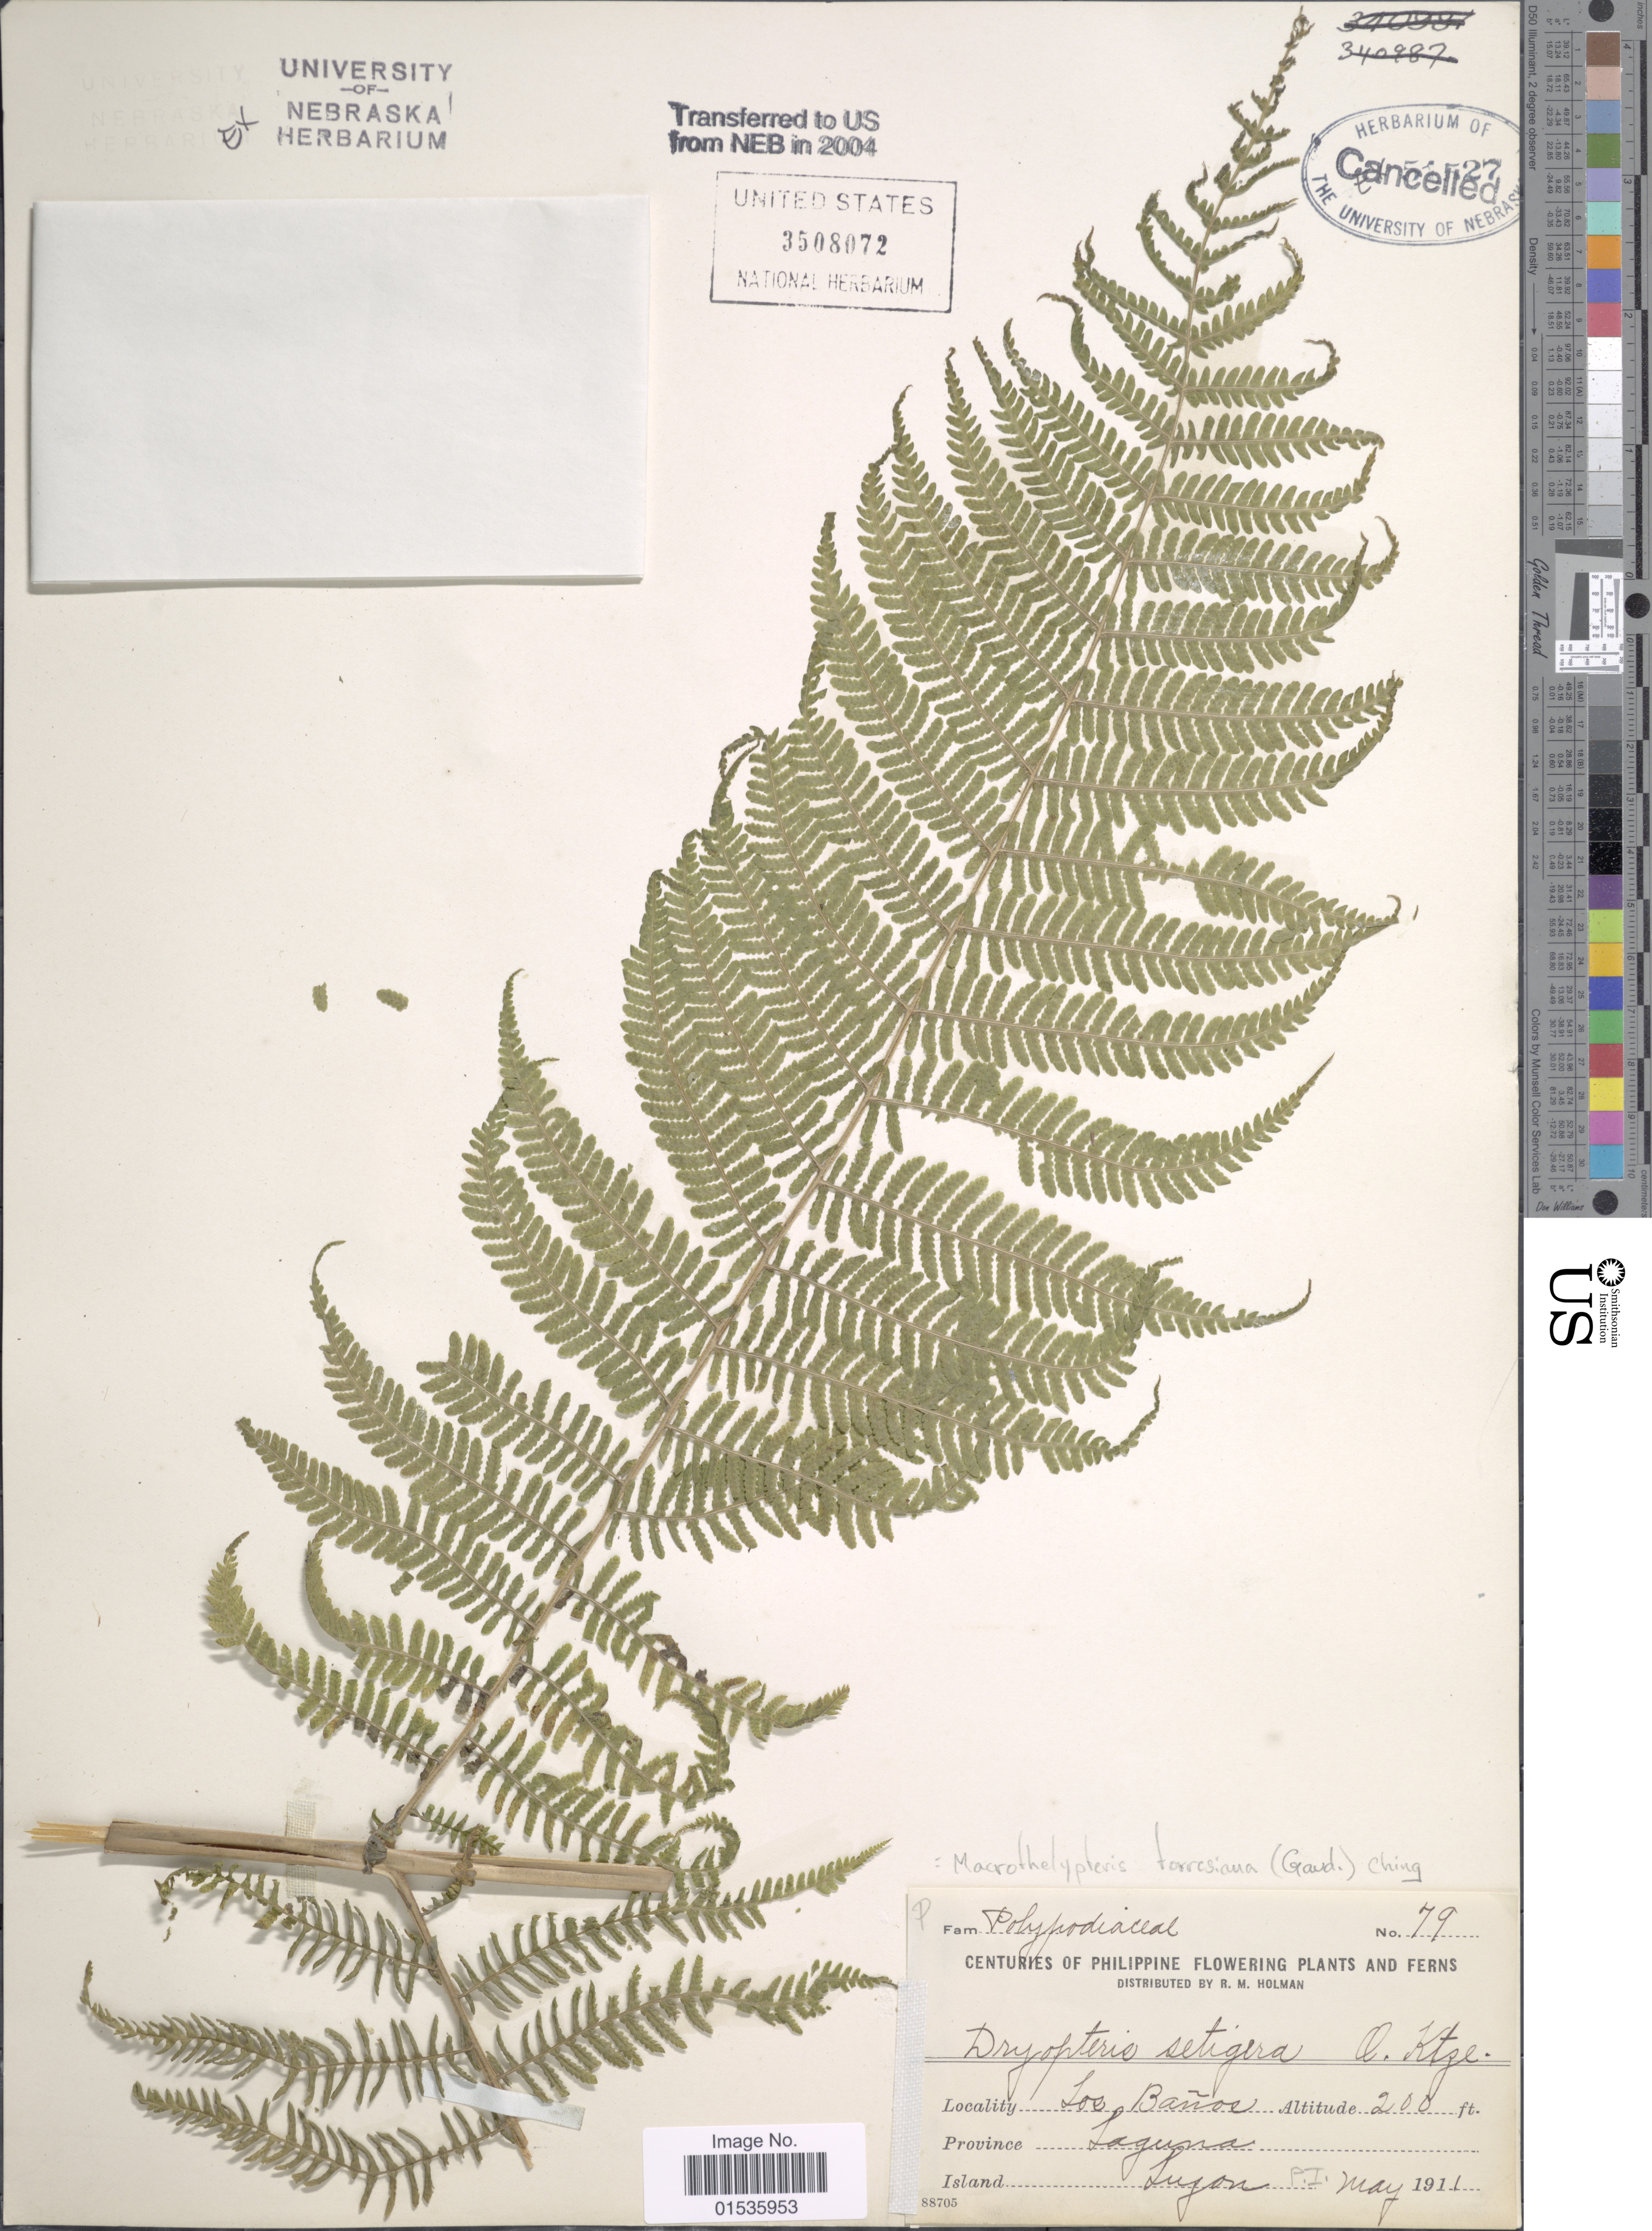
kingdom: Plantae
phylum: Tracheophyta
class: Polypodiopsida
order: Polypodiales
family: Thelypteridaceae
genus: Macrothelypteris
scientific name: Macrothelypteris setigera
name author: (Gaudich.) Ching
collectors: R. Holman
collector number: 79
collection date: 1911-05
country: Philippines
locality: Centuries of Philippine, Los Banos, Province Laguna. Island Luzon.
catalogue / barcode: US 3508072